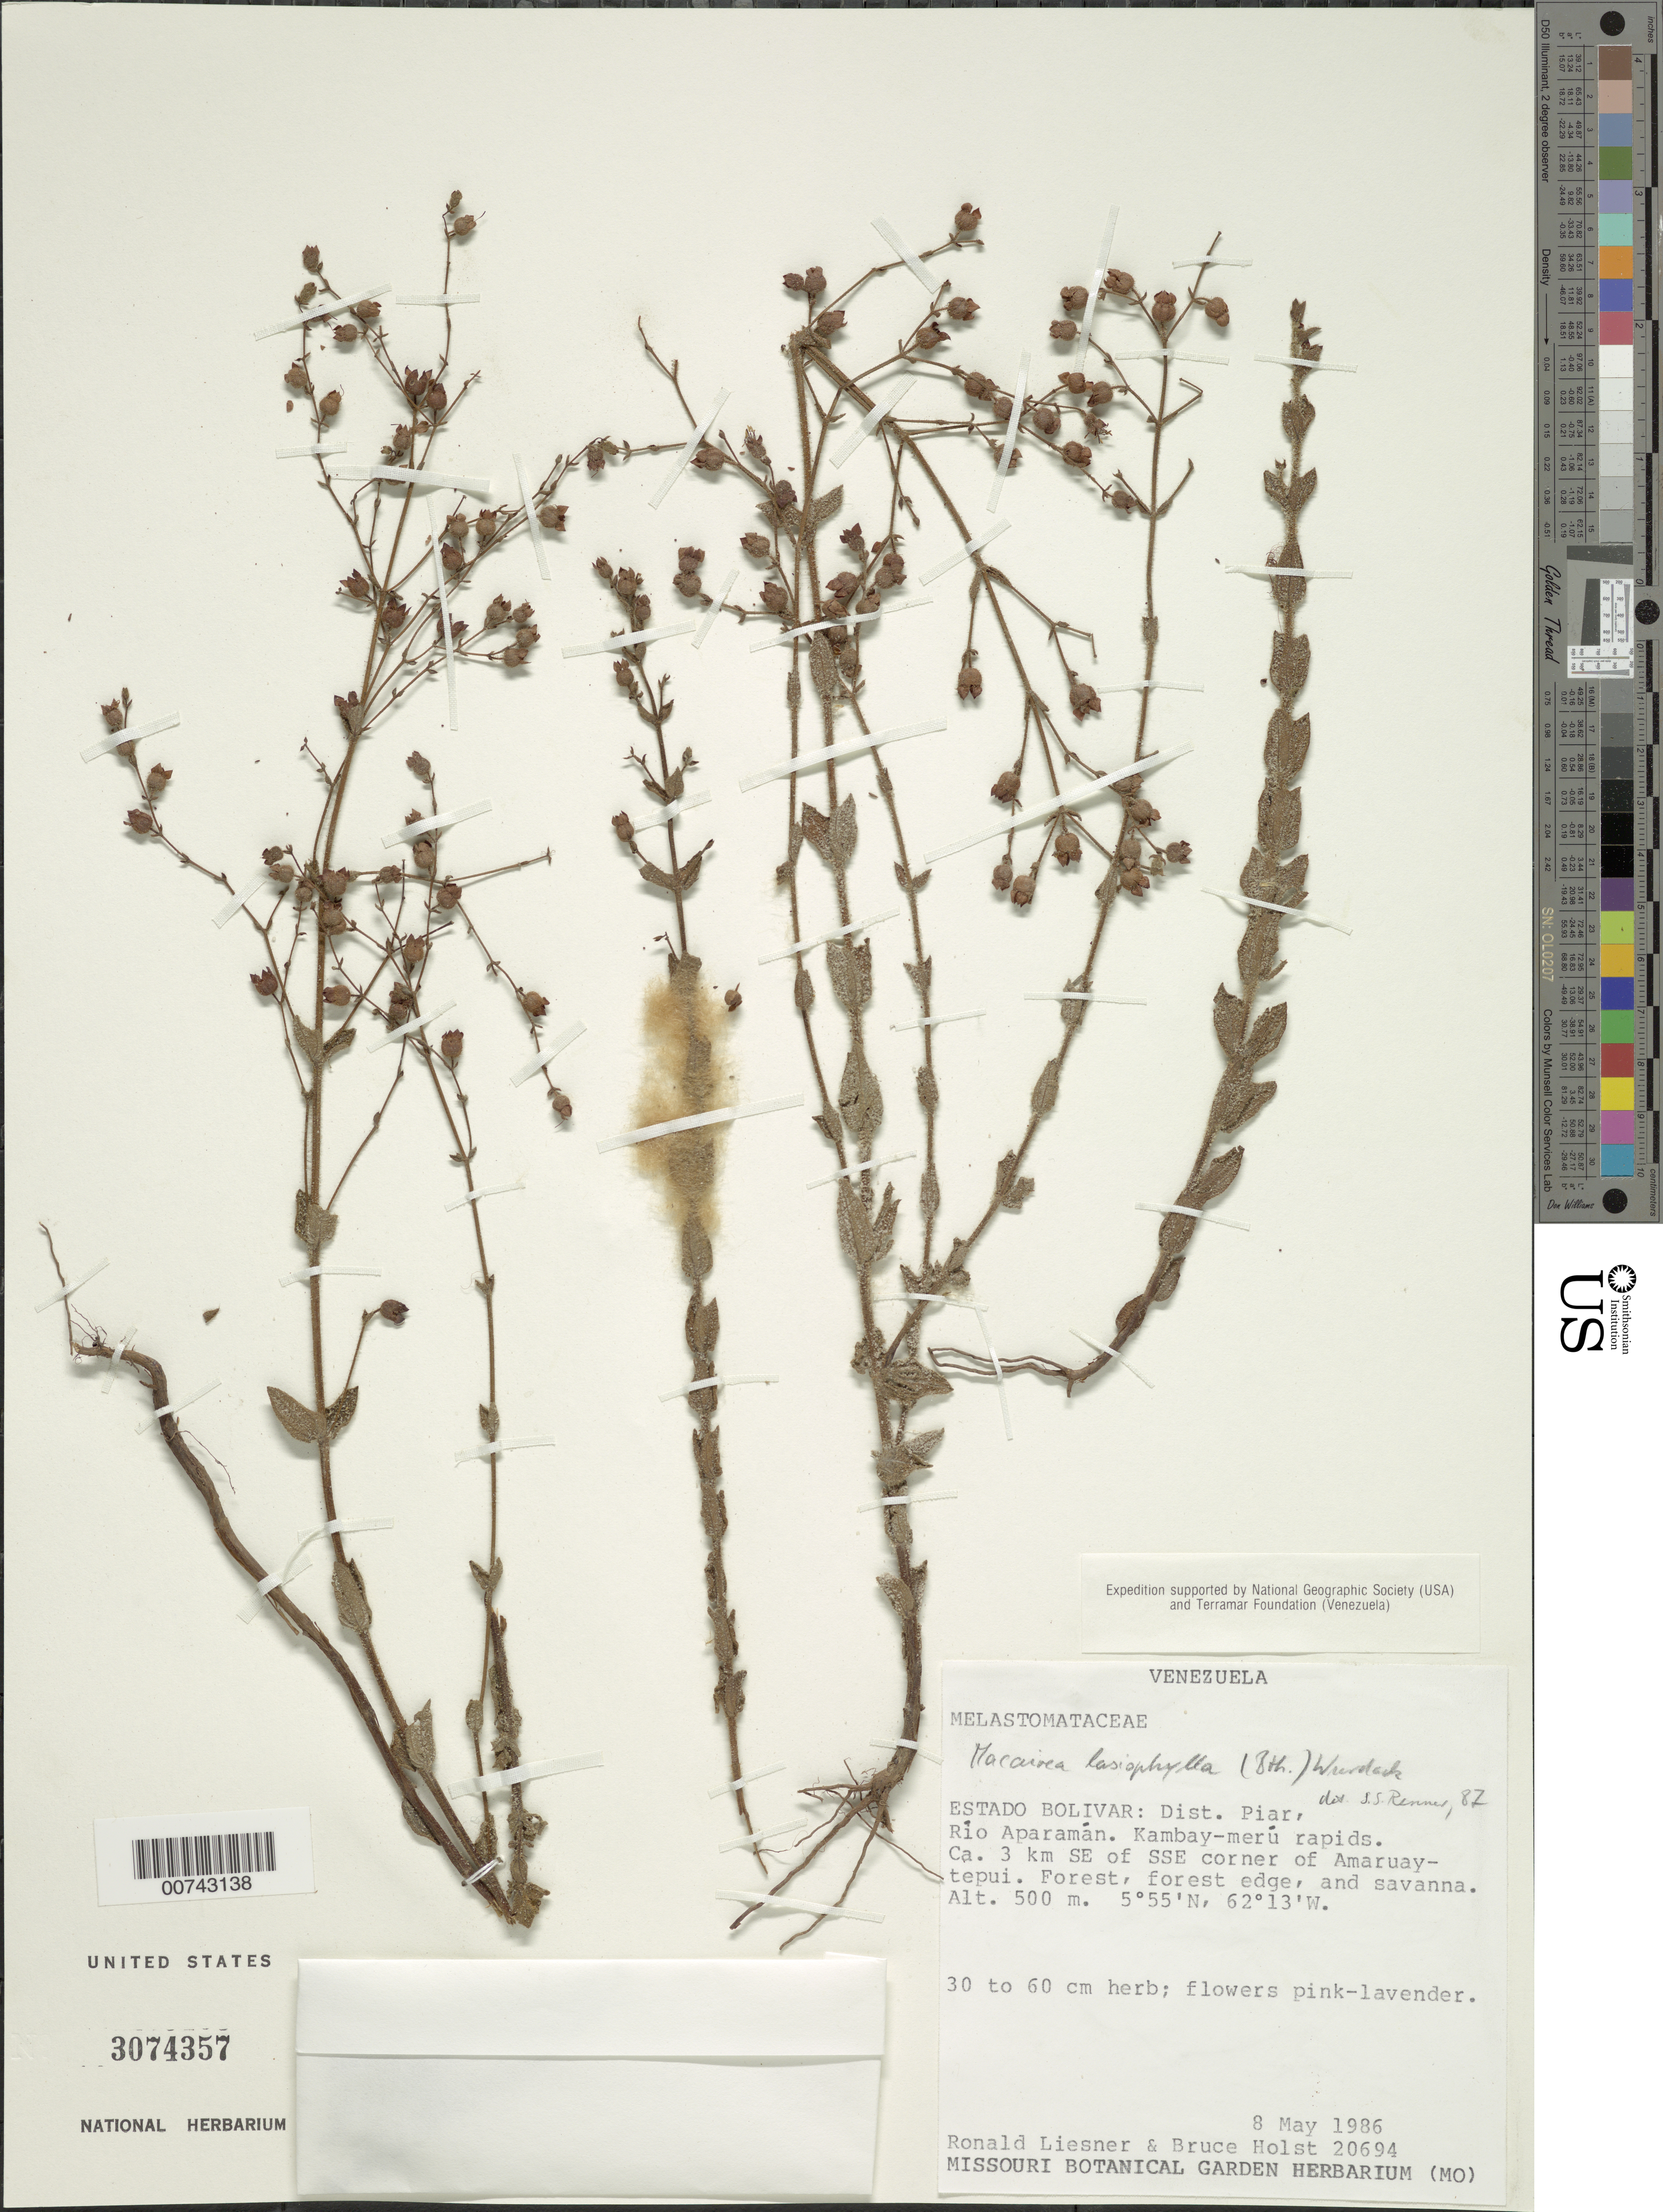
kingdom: Plantae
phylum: Tracheophyta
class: Magnoliopsida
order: Myrtales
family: Melastomataceae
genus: Macairea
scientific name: Macairea lasiophylla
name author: (Benth.) Wurdack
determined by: Renner, S. S.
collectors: R. L. Liesner & B. Holst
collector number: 20694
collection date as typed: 8-May-86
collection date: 1986-05-08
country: Venezuela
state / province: Bolívar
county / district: Piar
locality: Río Aparamán, Kambay-merú rapids, 3 km SE of SSE corner of Amaruay-tepuí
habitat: Forest, forest edge, savanna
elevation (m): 500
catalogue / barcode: US 3074357